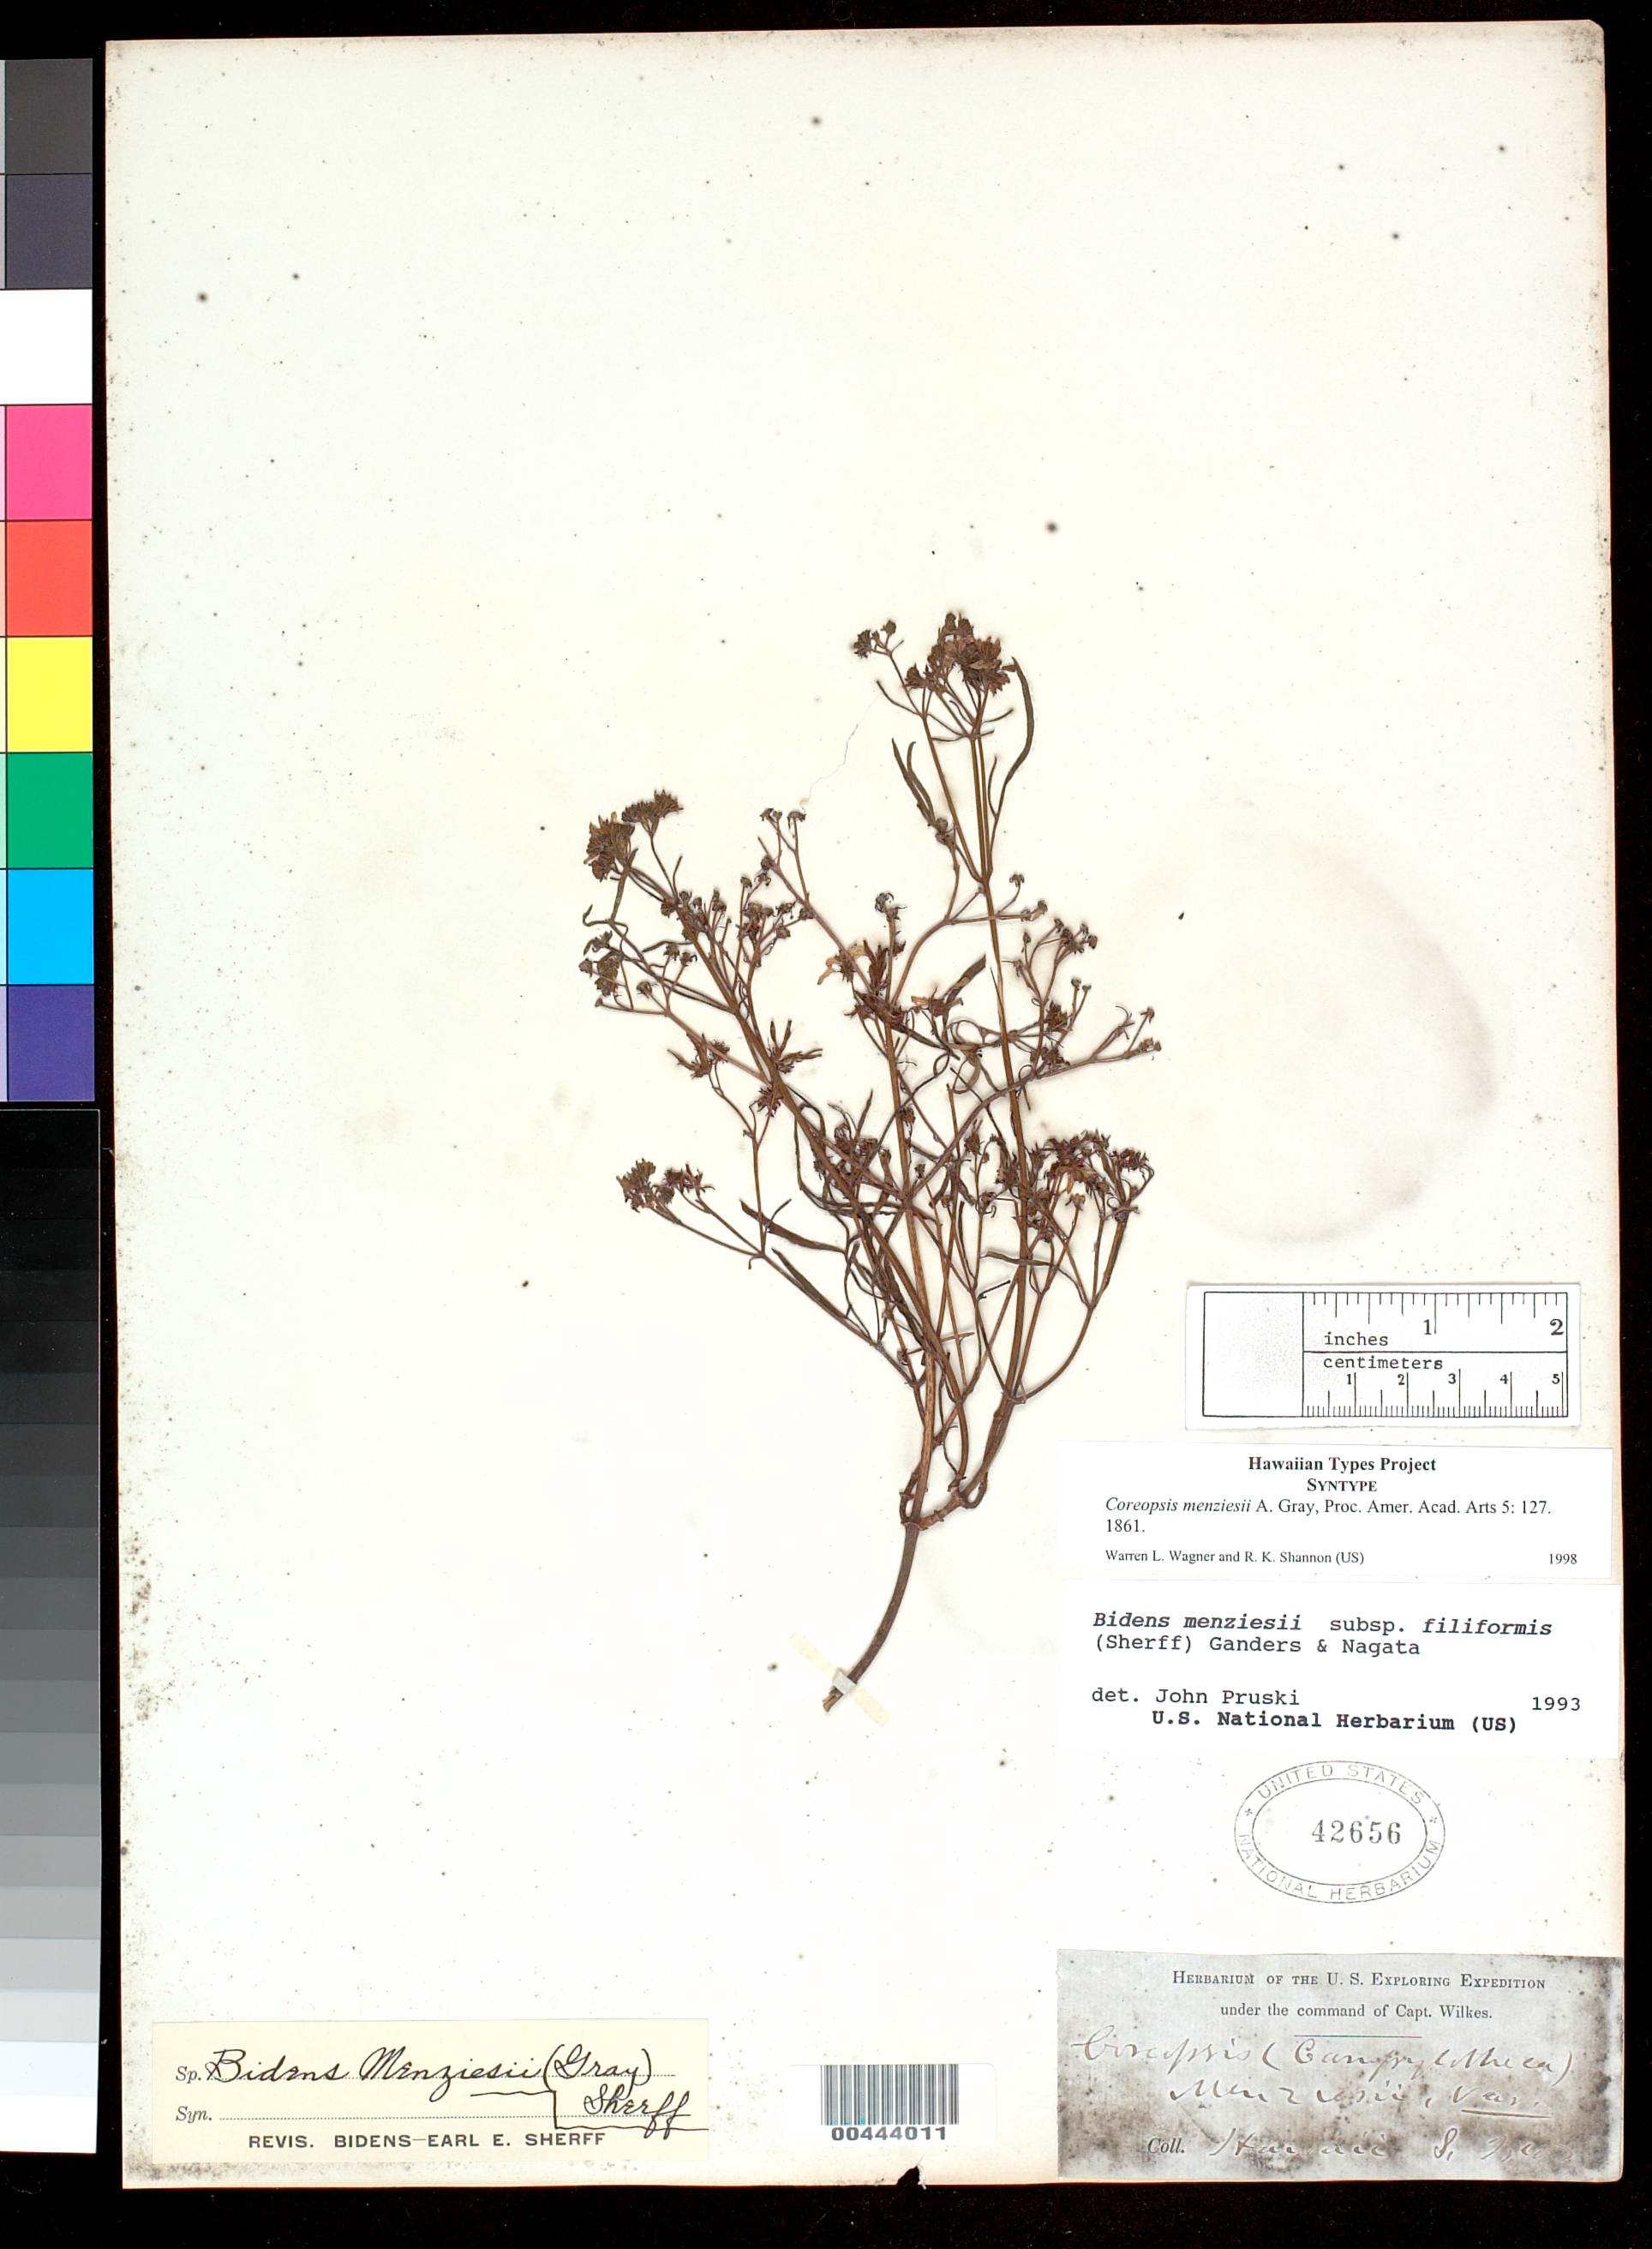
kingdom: Plantae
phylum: Tracheophyta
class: Magnoliopsida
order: Asterales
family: Asteraceae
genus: Coreopsis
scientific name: Coreopsis menziesii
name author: A. Gray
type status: Syntype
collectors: Wilkes Explor. Exped.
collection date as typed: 1838 to -- --- 1842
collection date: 1838/1842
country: United States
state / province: Hawaii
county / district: Hawaii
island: Hawaii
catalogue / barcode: US 42656